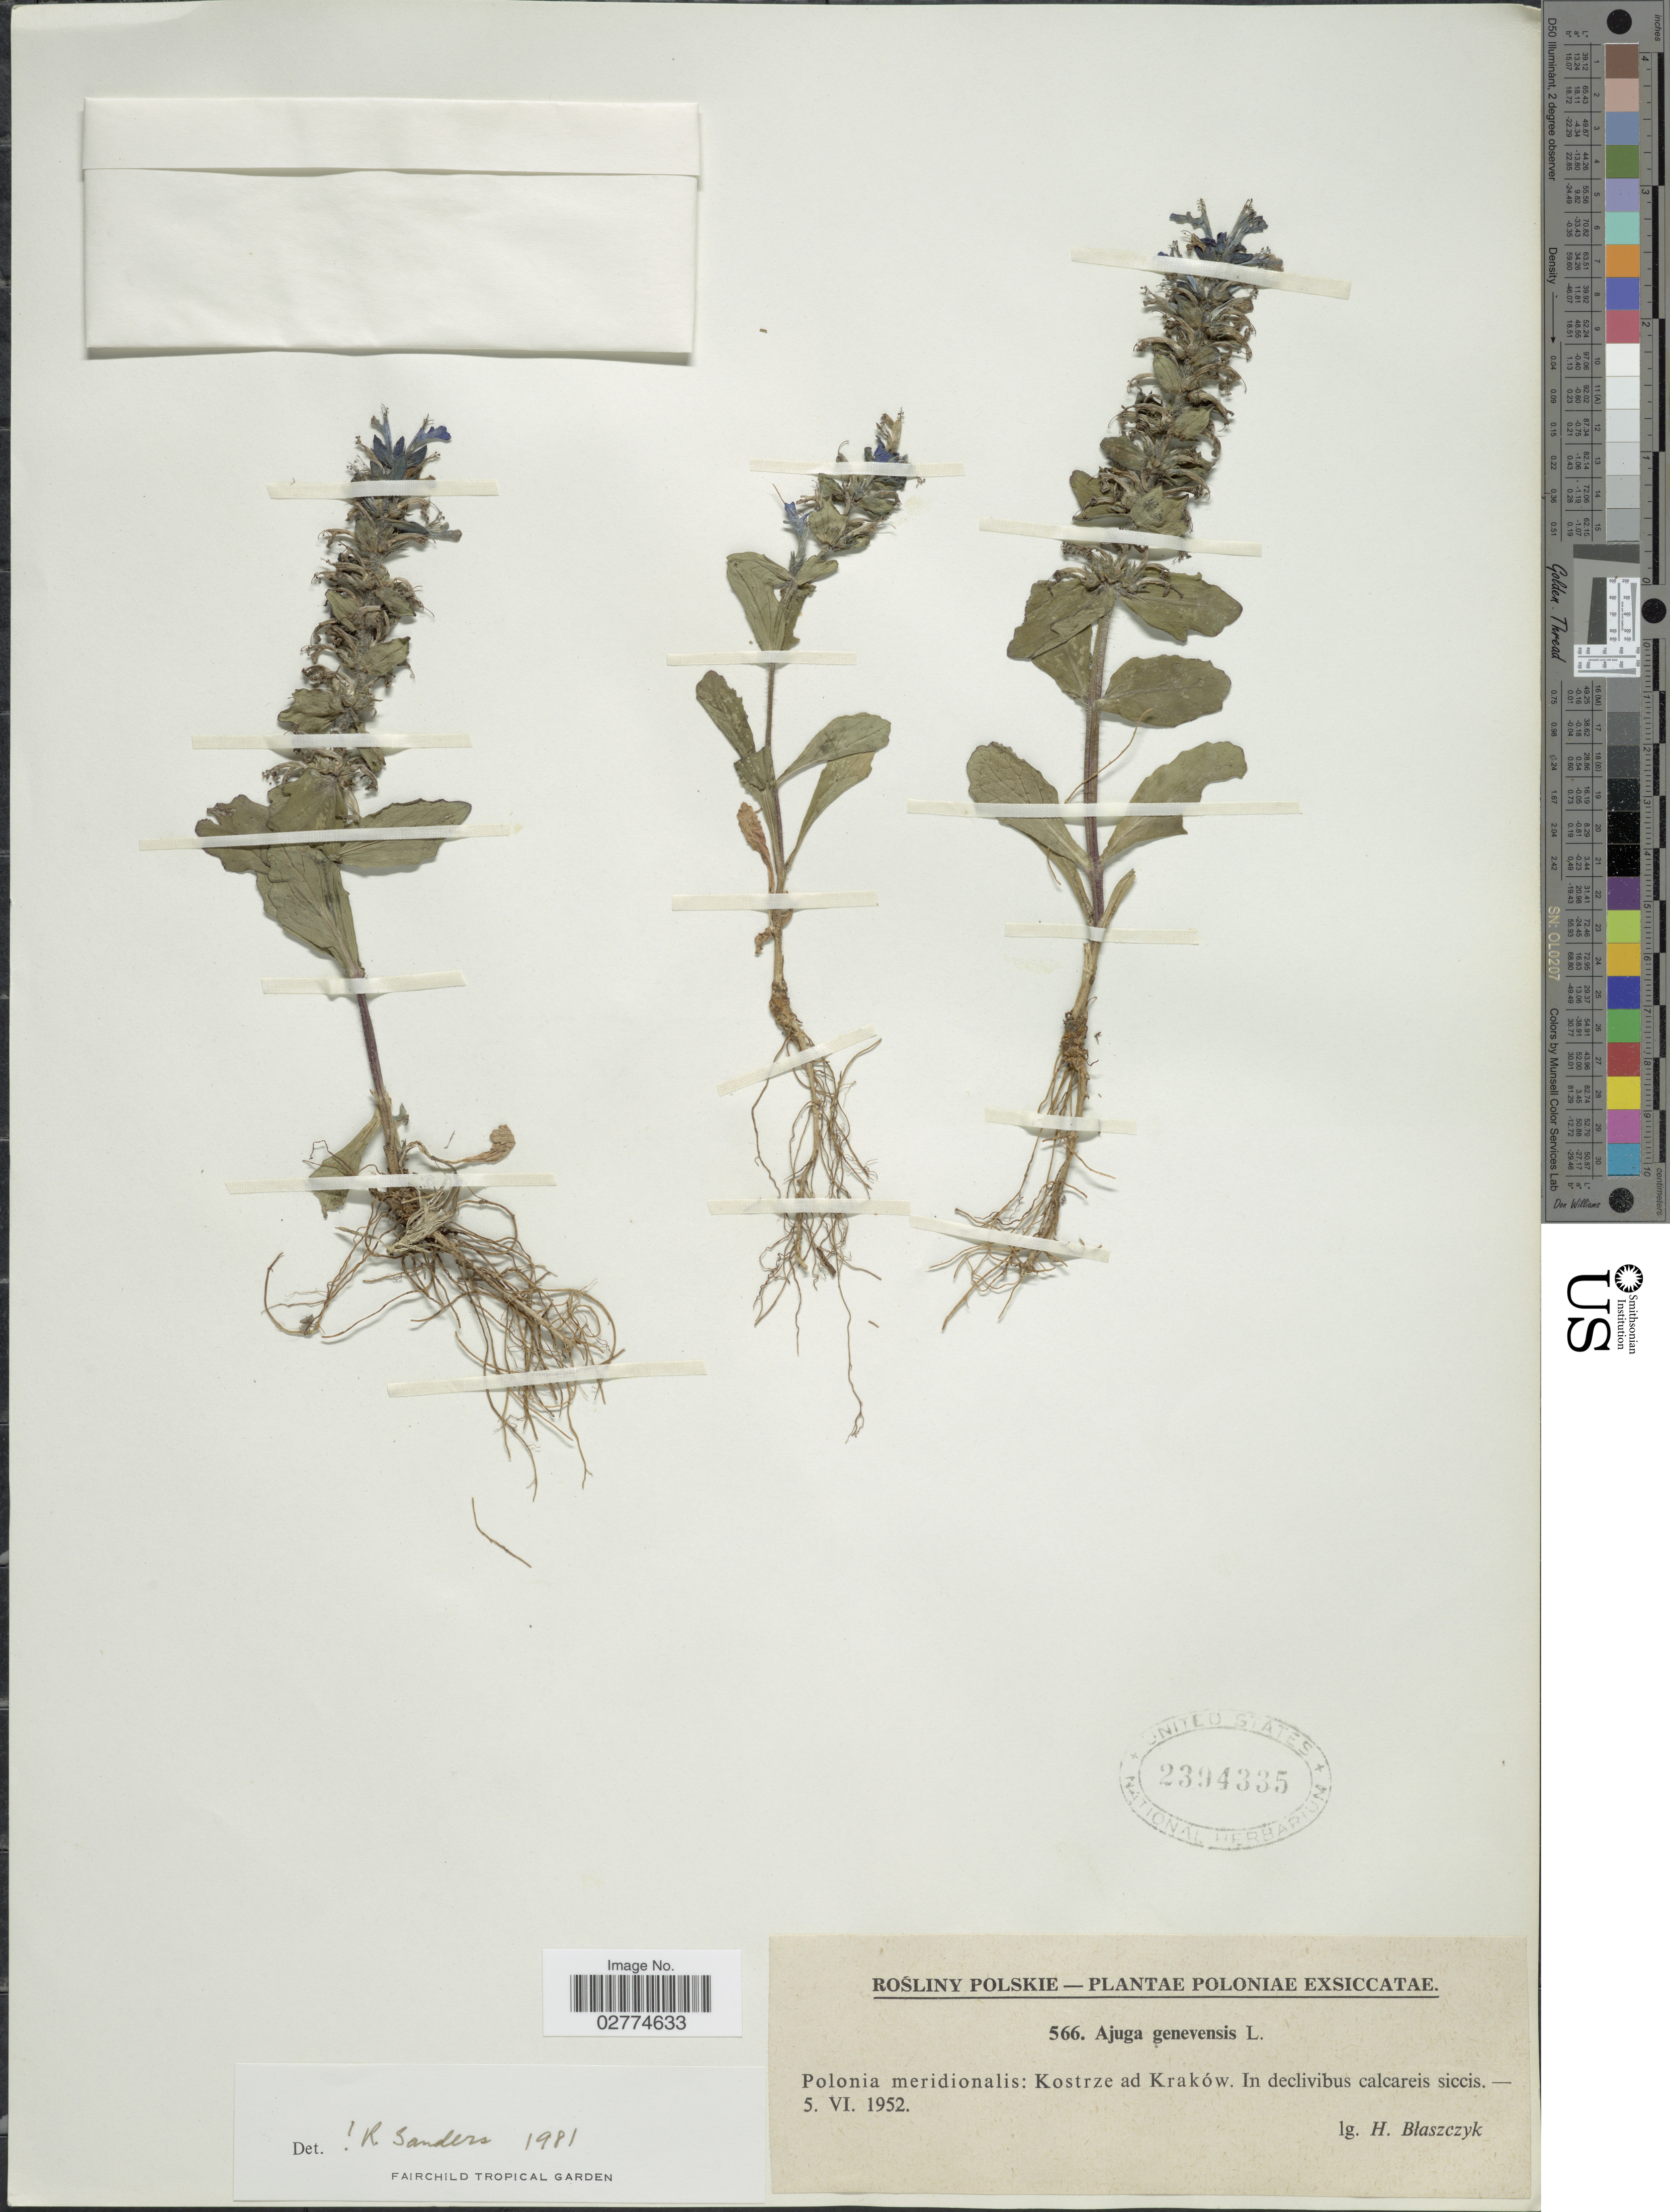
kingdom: Plantae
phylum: Tracheophyta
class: Magnoliopsida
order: Lamiales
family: Lamiaceae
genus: Ajuga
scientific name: Ajuga genevensis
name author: L.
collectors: H. Blaszczyk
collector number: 566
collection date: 1952-06-05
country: Poland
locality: Polonia meridionalis: Kostrze ad Kraków. In declivibus calcareis siccis.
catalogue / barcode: US 2394335